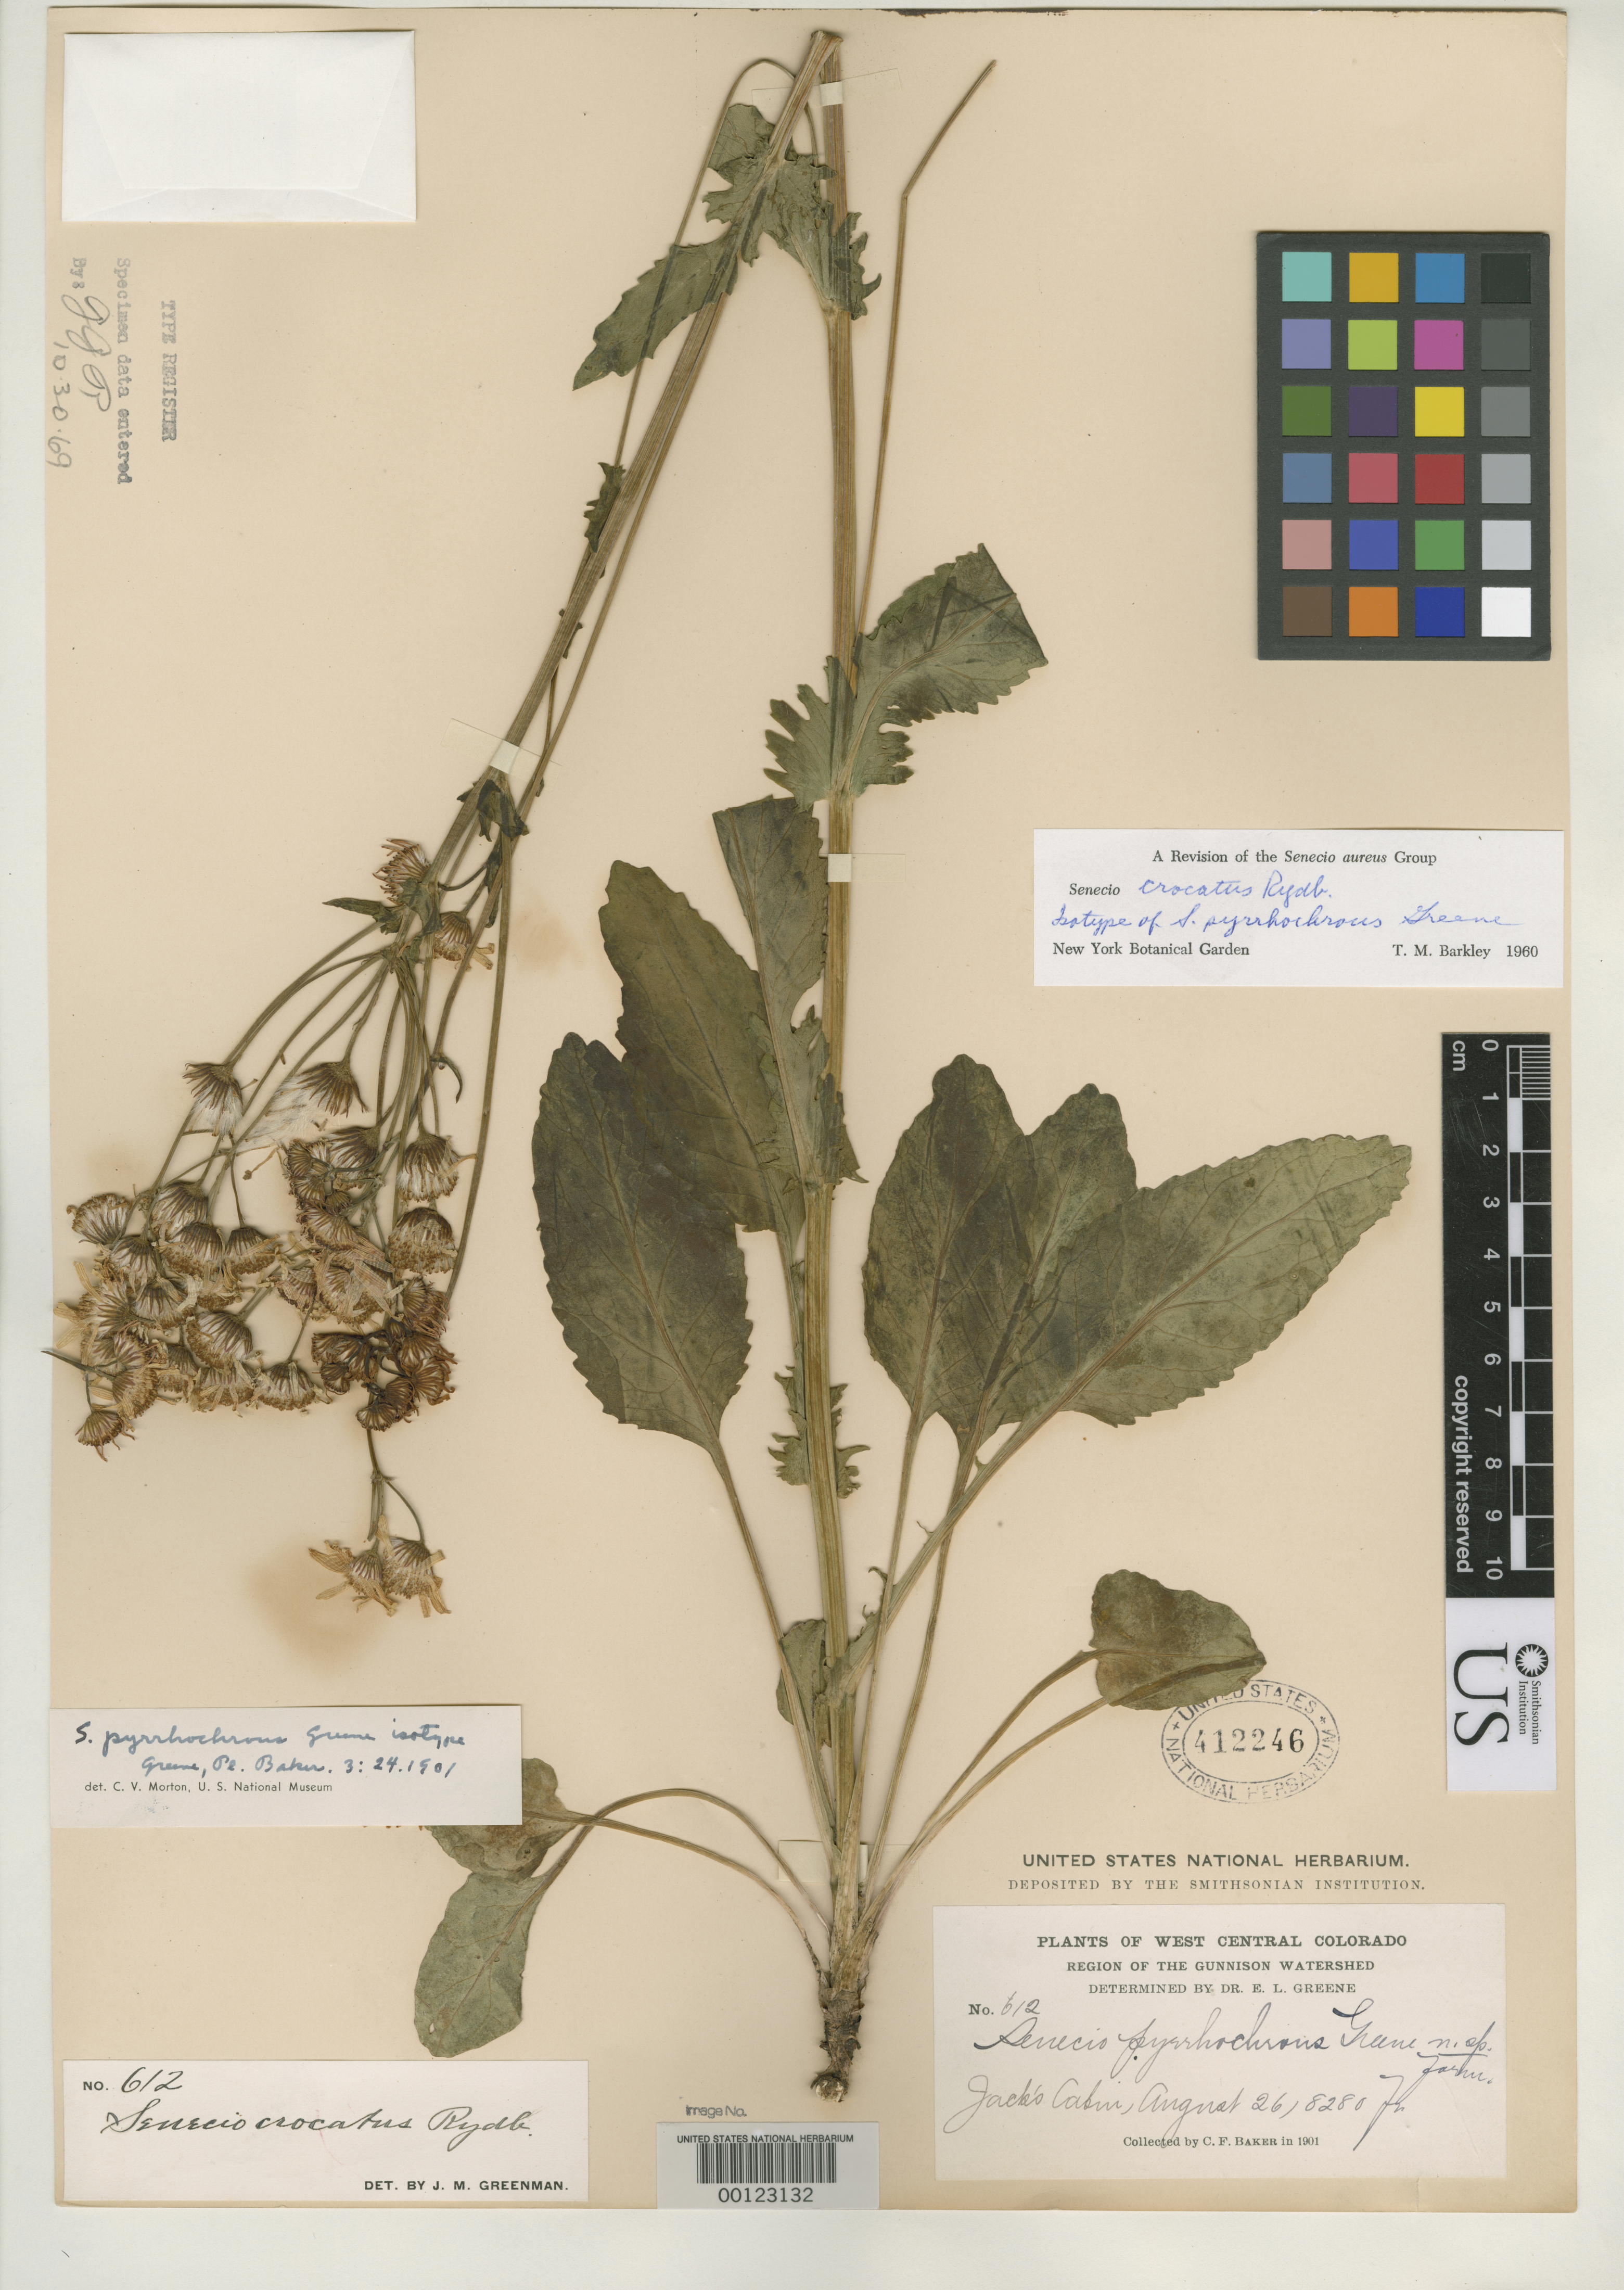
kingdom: Plantae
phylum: Tracheophyta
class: Magnoliopsida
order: Asterales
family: Asteraceae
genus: Senecio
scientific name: Senecio pyrrhochrous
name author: Greene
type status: Syntype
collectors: C. F. Baker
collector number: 612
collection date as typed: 26 Aug 1901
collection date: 1901-08-26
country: United States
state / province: Colorado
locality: Gunnison Watershed.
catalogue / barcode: US 412246